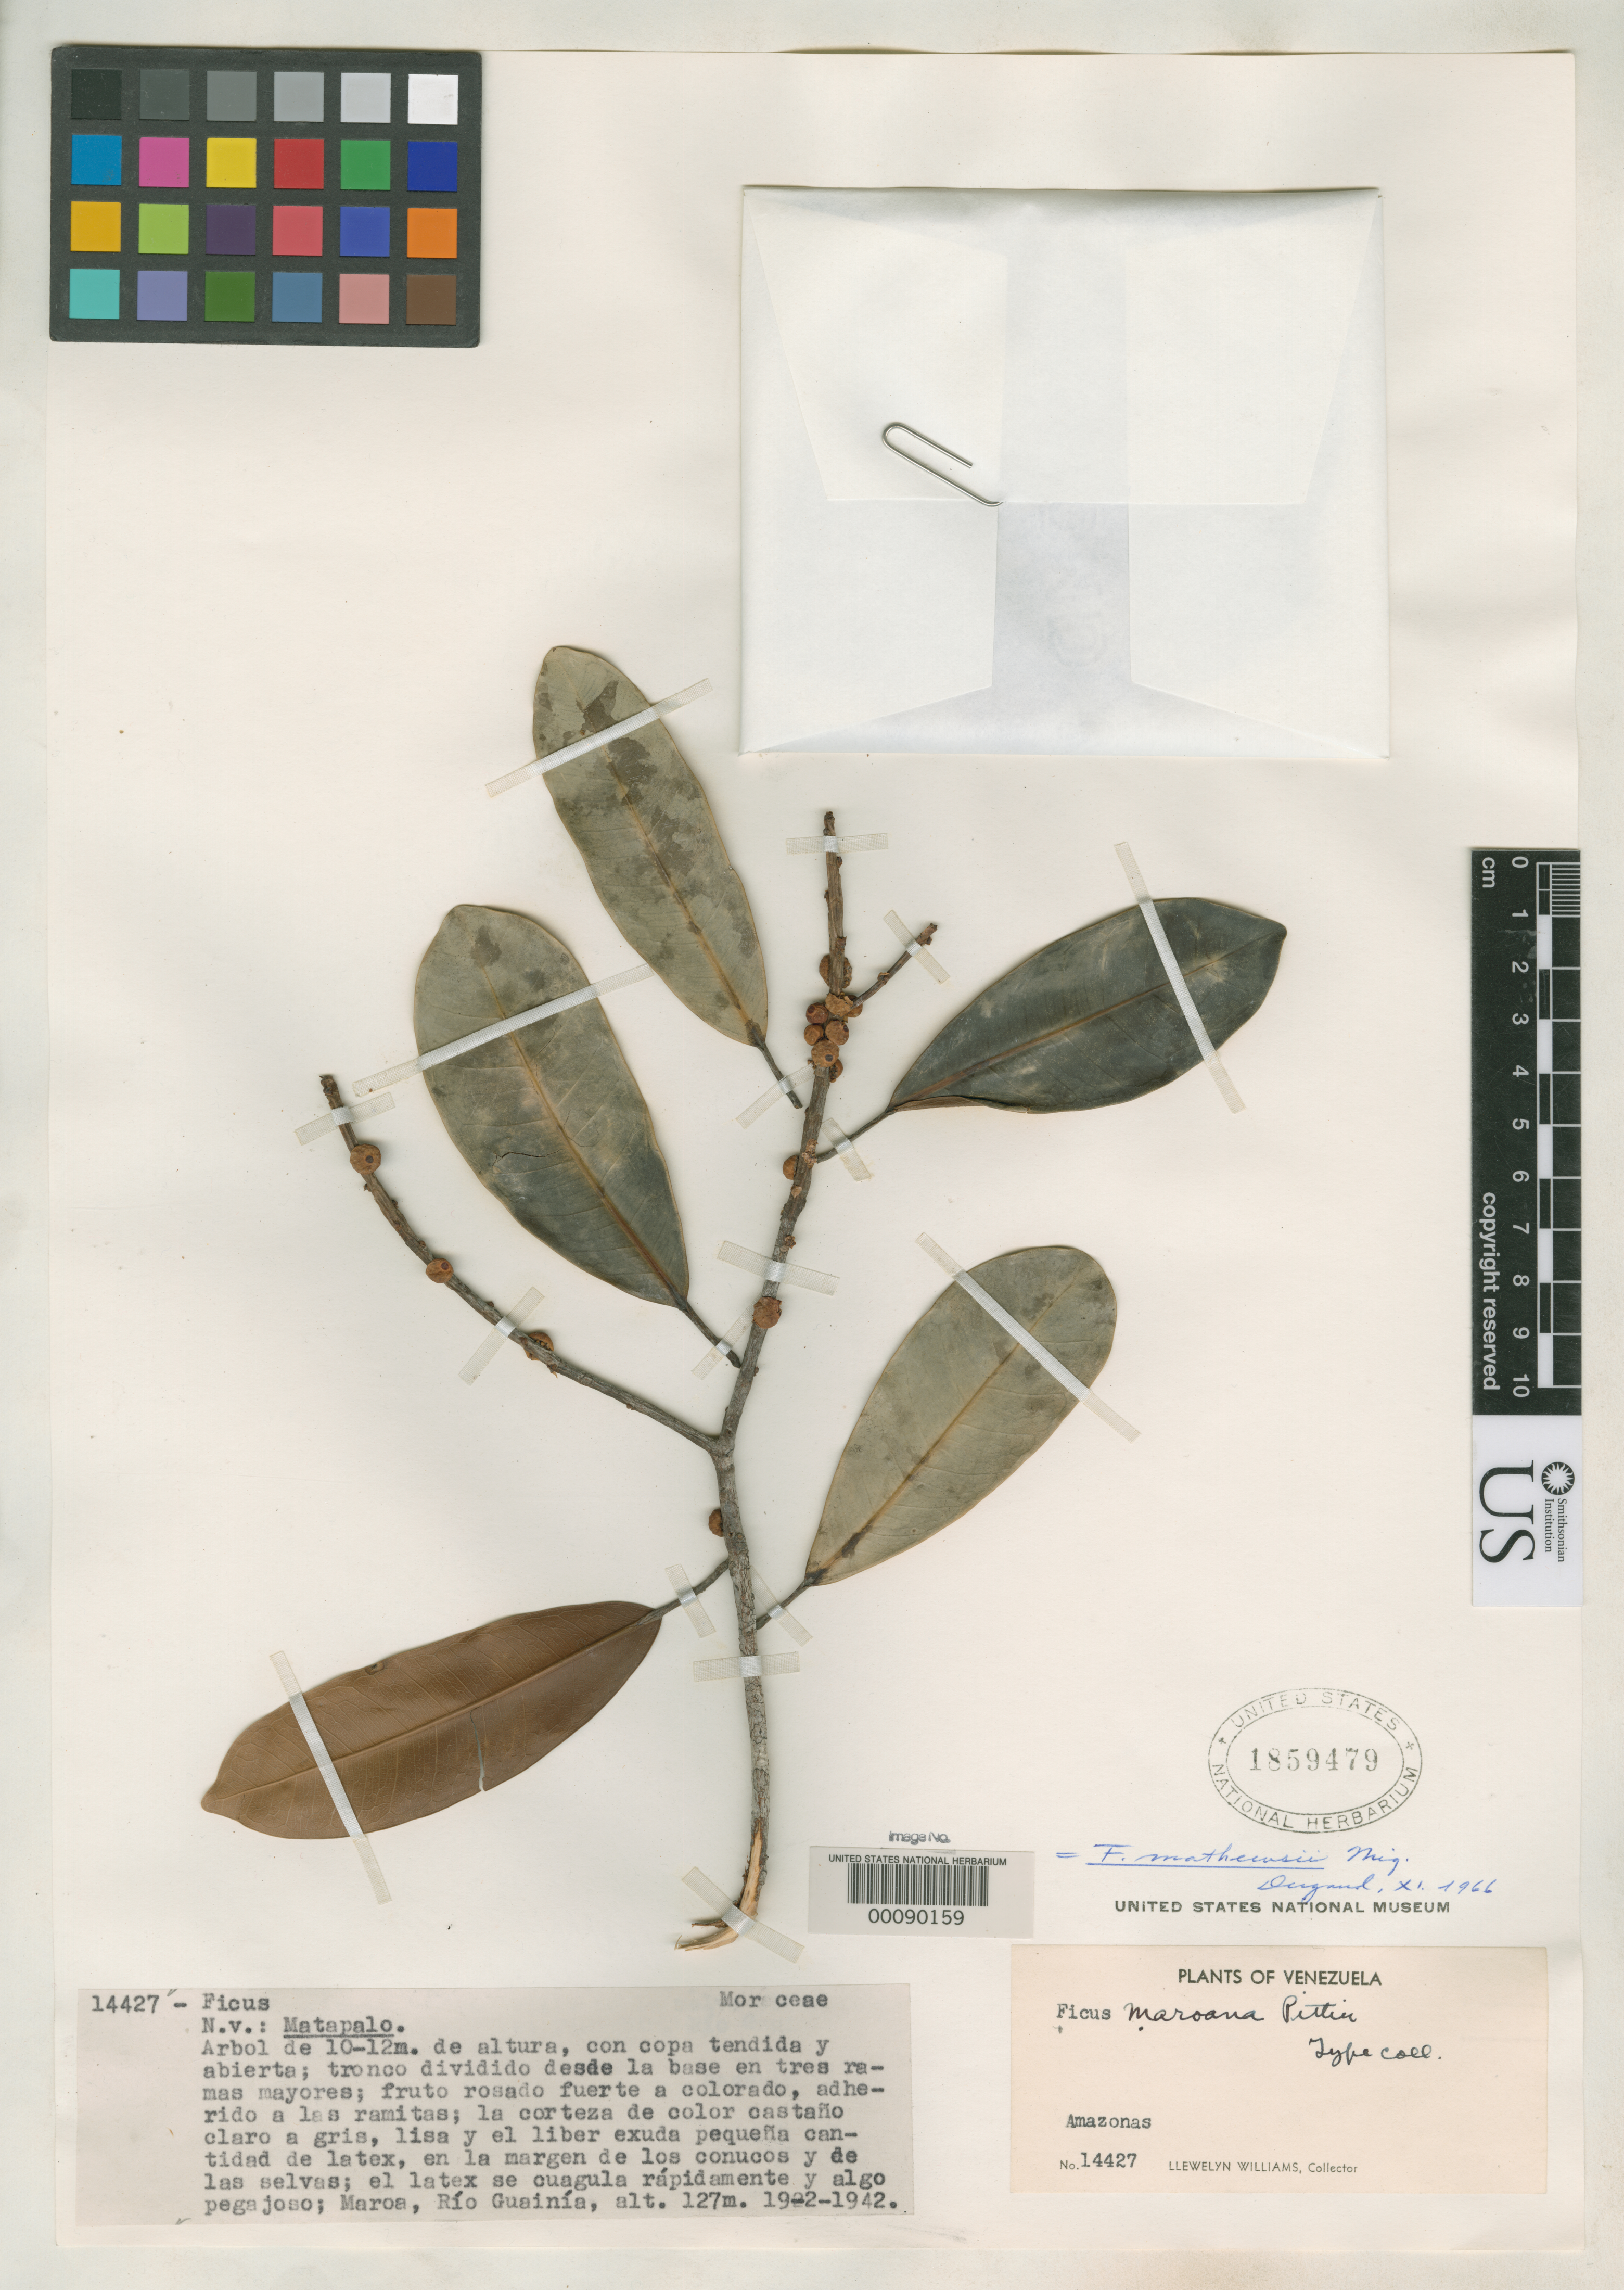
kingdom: Plantae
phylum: Tracheophyta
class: Magnoliopsida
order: Rosales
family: Moraceae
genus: Ficus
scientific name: Ficus maroana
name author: Pittier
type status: Isotype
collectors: Ll. Williams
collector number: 14427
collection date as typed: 19 Feb 1942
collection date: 1942-02-19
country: Venezuela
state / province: Amazonas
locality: Maroa, Rio Guainia.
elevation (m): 127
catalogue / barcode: US 1859479